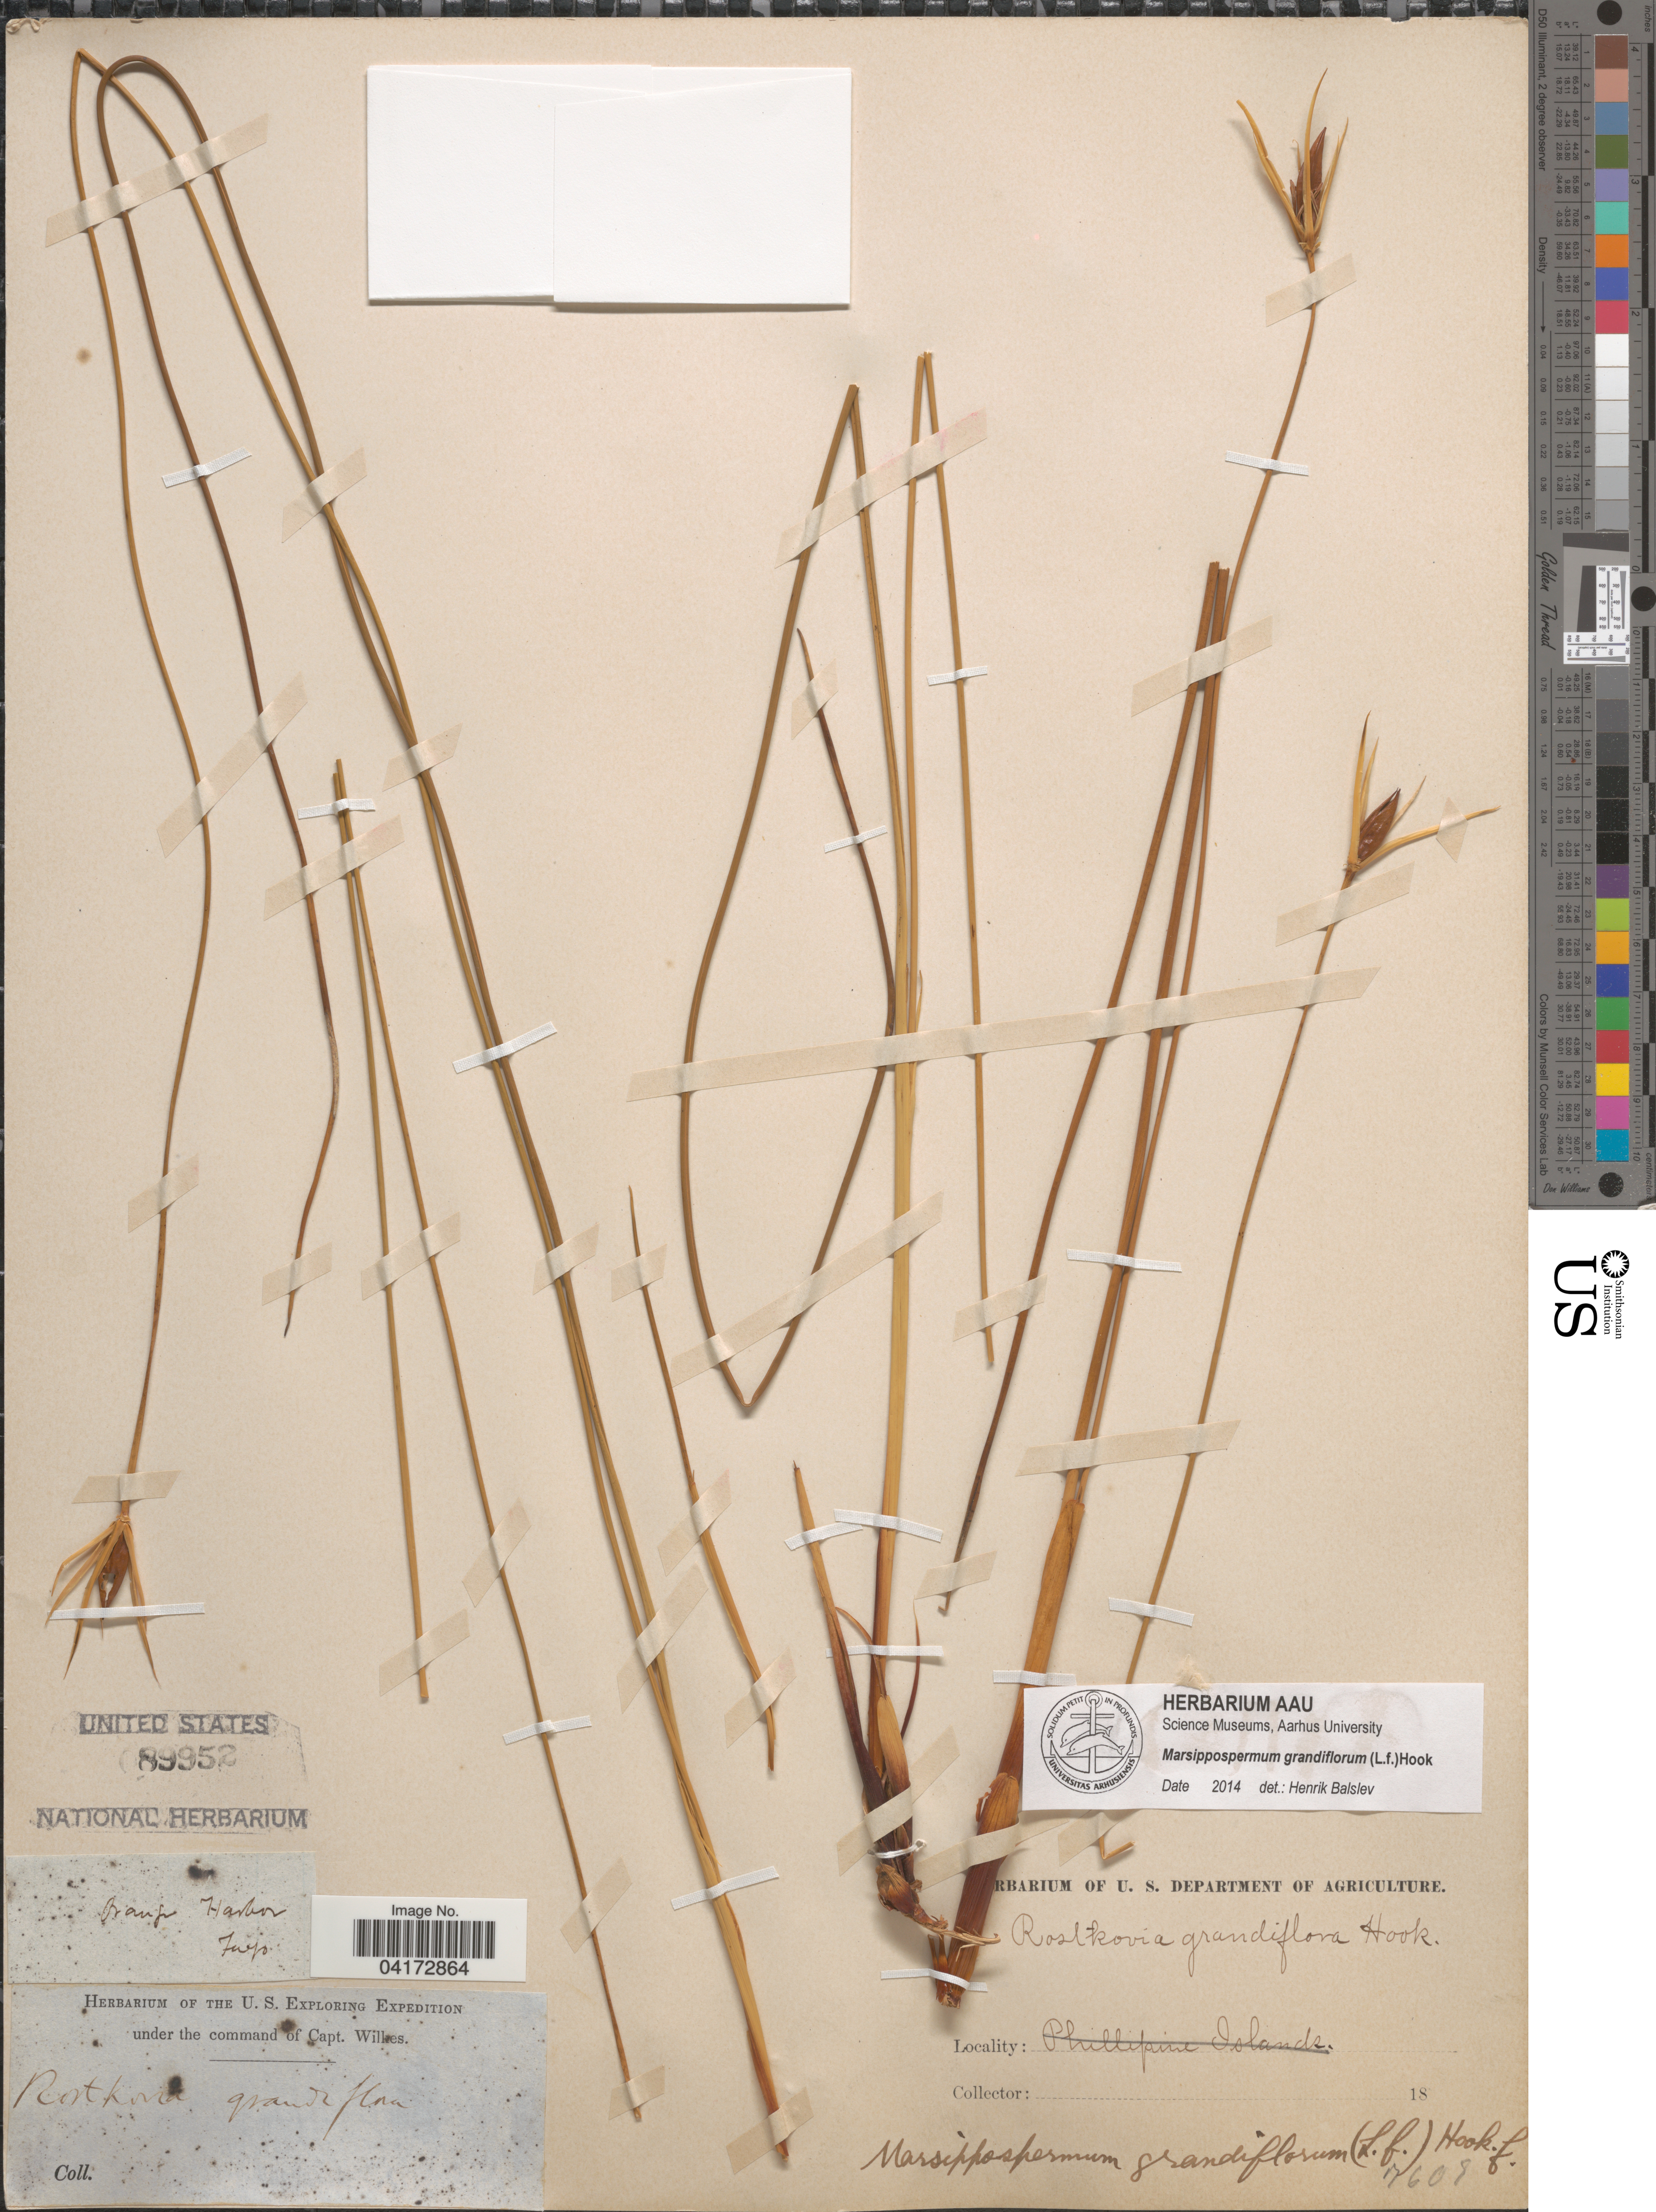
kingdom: Plantae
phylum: Tracheophyta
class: Liliopsida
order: Poales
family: Juncaceae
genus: Marsippospermum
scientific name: Marsippospermum grandiflorum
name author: (L. f.) Hook.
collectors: U.S. South Pacific Explor. Exped.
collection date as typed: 18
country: Argentina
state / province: Tierra del Fuego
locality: U.S. Exploring Expedition. Orange Harbor. Fuego.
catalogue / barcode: US 89952